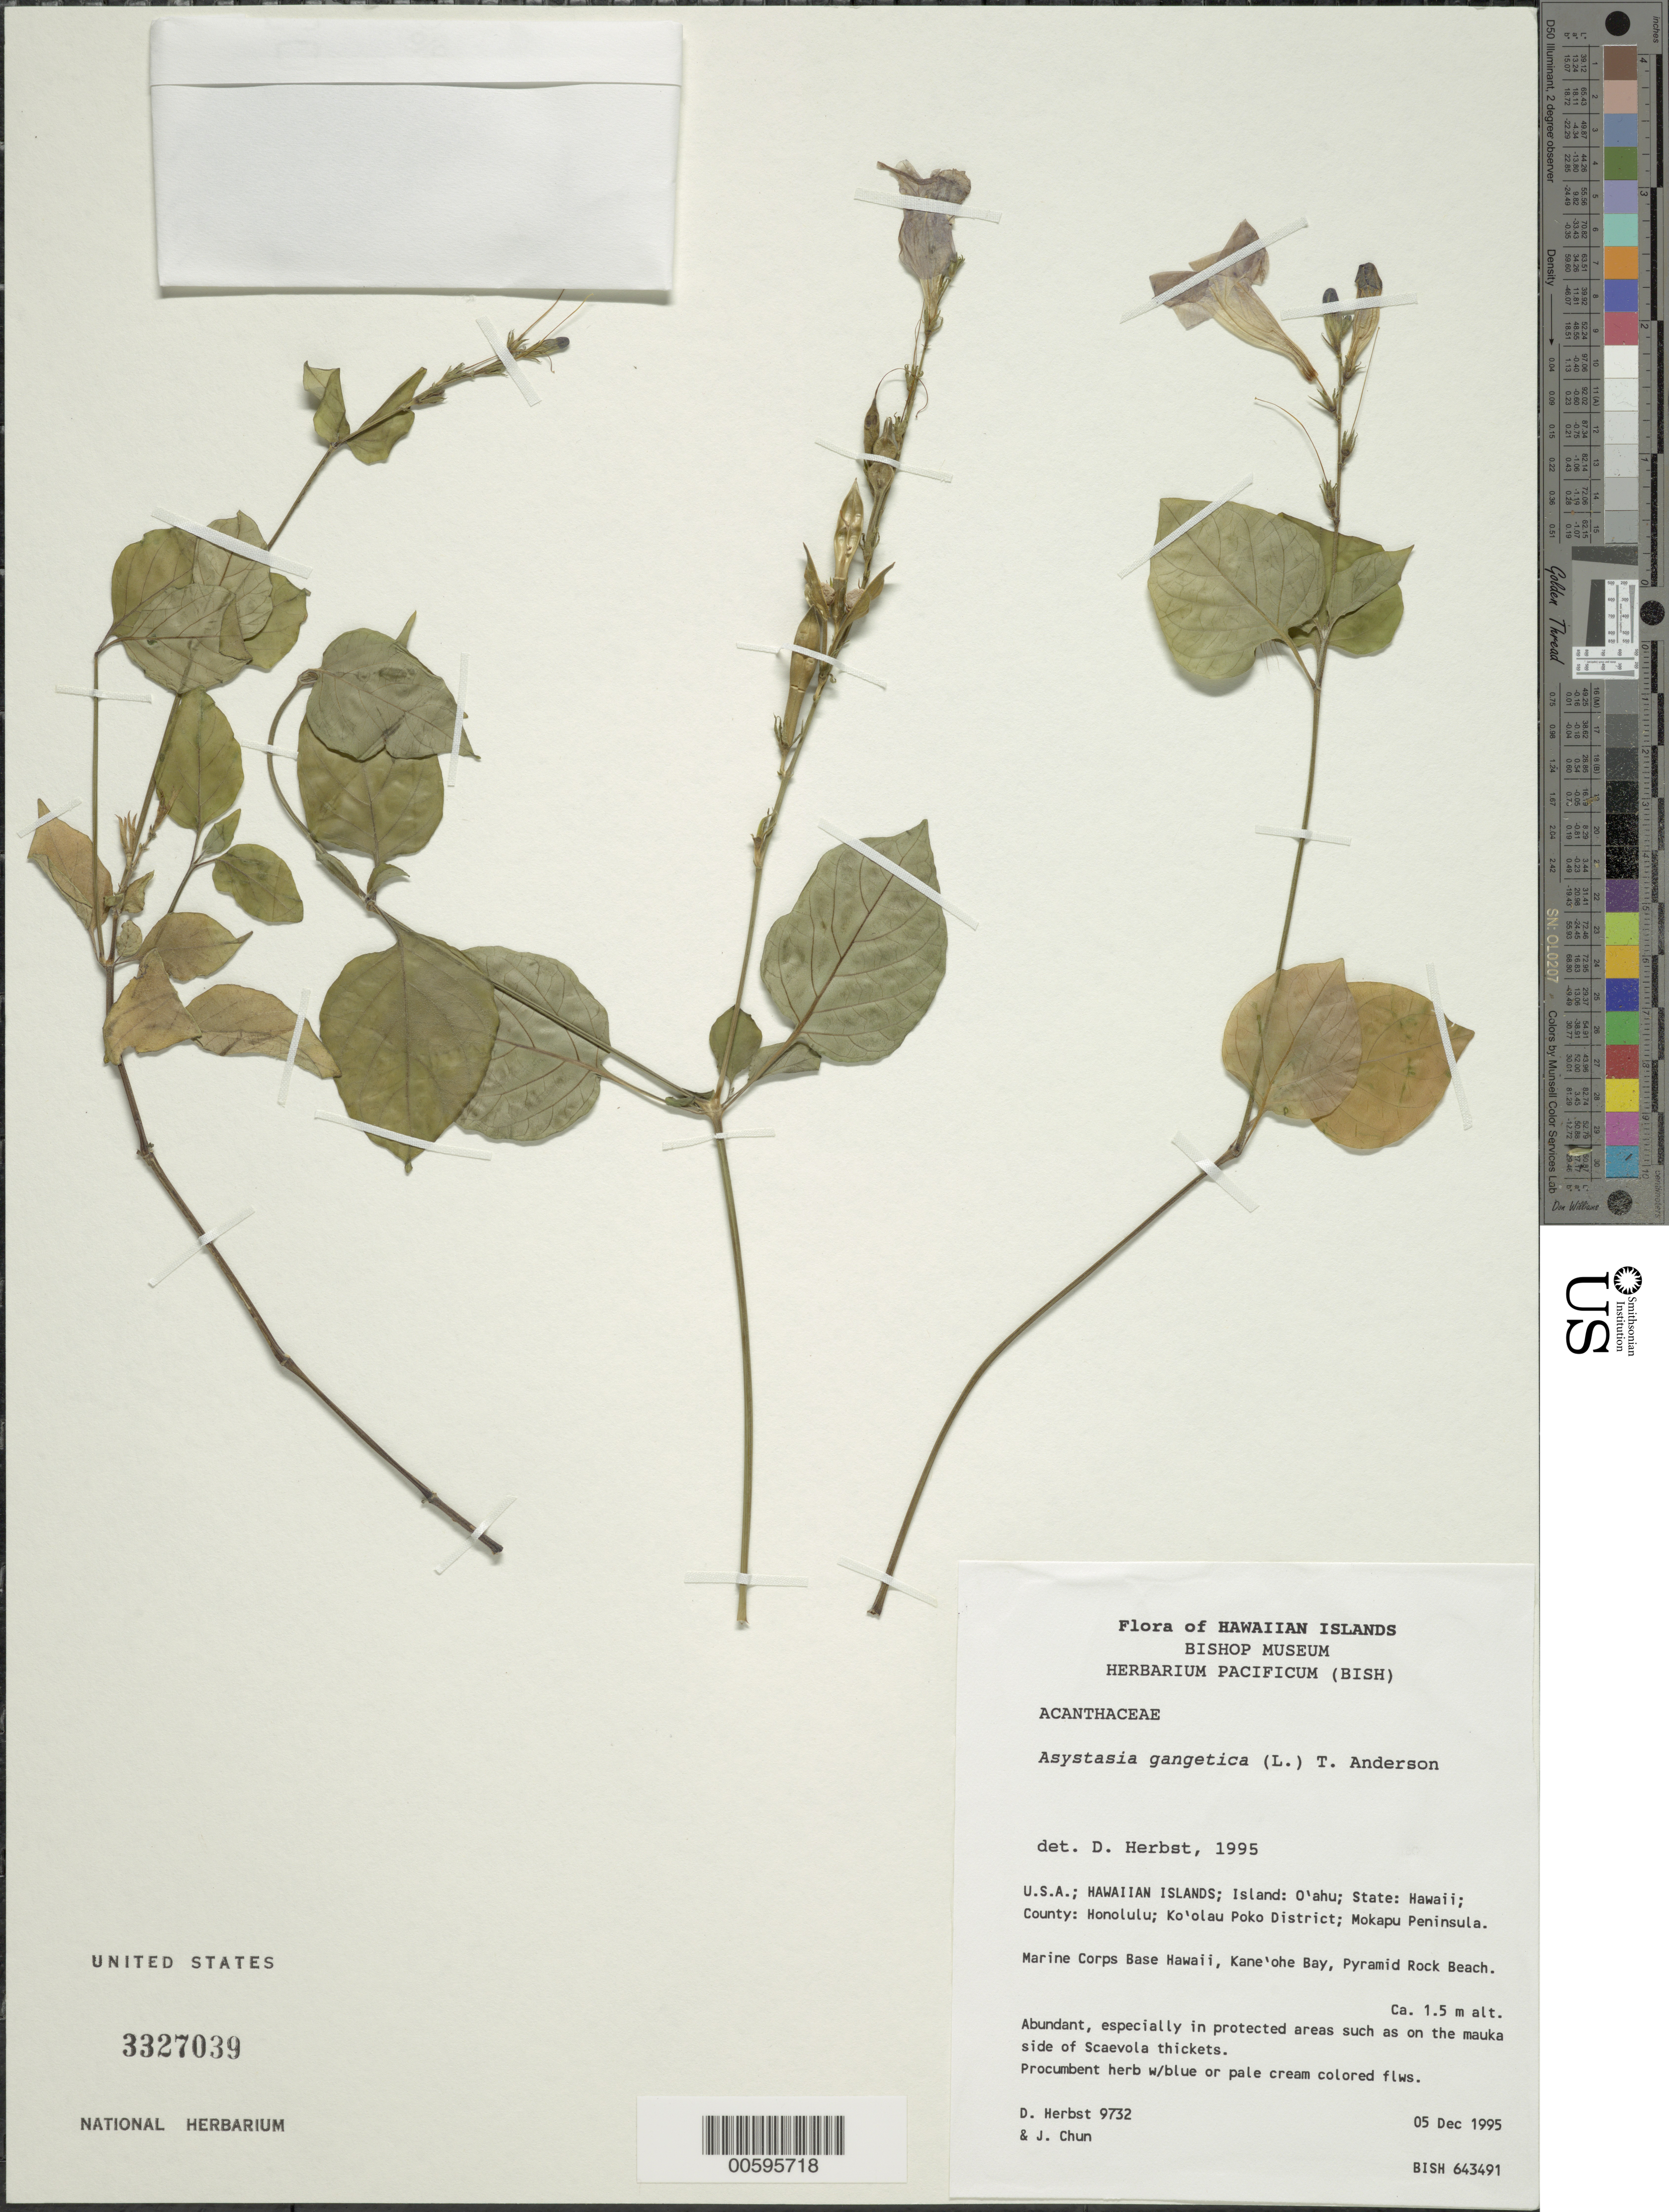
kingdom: Plantae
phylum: Tracheophyta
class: Magnoliopsida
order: Lamiales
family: Acanthaceae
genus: Asystasia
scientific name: Asystasia gangetica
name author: (L.) T. Anderson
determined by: Herbst, D. R.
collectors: D. R. Herbst & J. Chun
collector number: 9732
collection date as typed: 5 Dec 1995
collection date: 1995-12-05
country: United States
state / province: Hawaii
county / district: Honolulu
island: Oahu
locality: County: Honolulu; Ko'olau Poko Dist; Mokapu Peninsula. Marine Corps Base, Kane'ohe Bay, Pyramid Rock Beach.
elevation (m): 1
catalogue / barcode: US 3327039